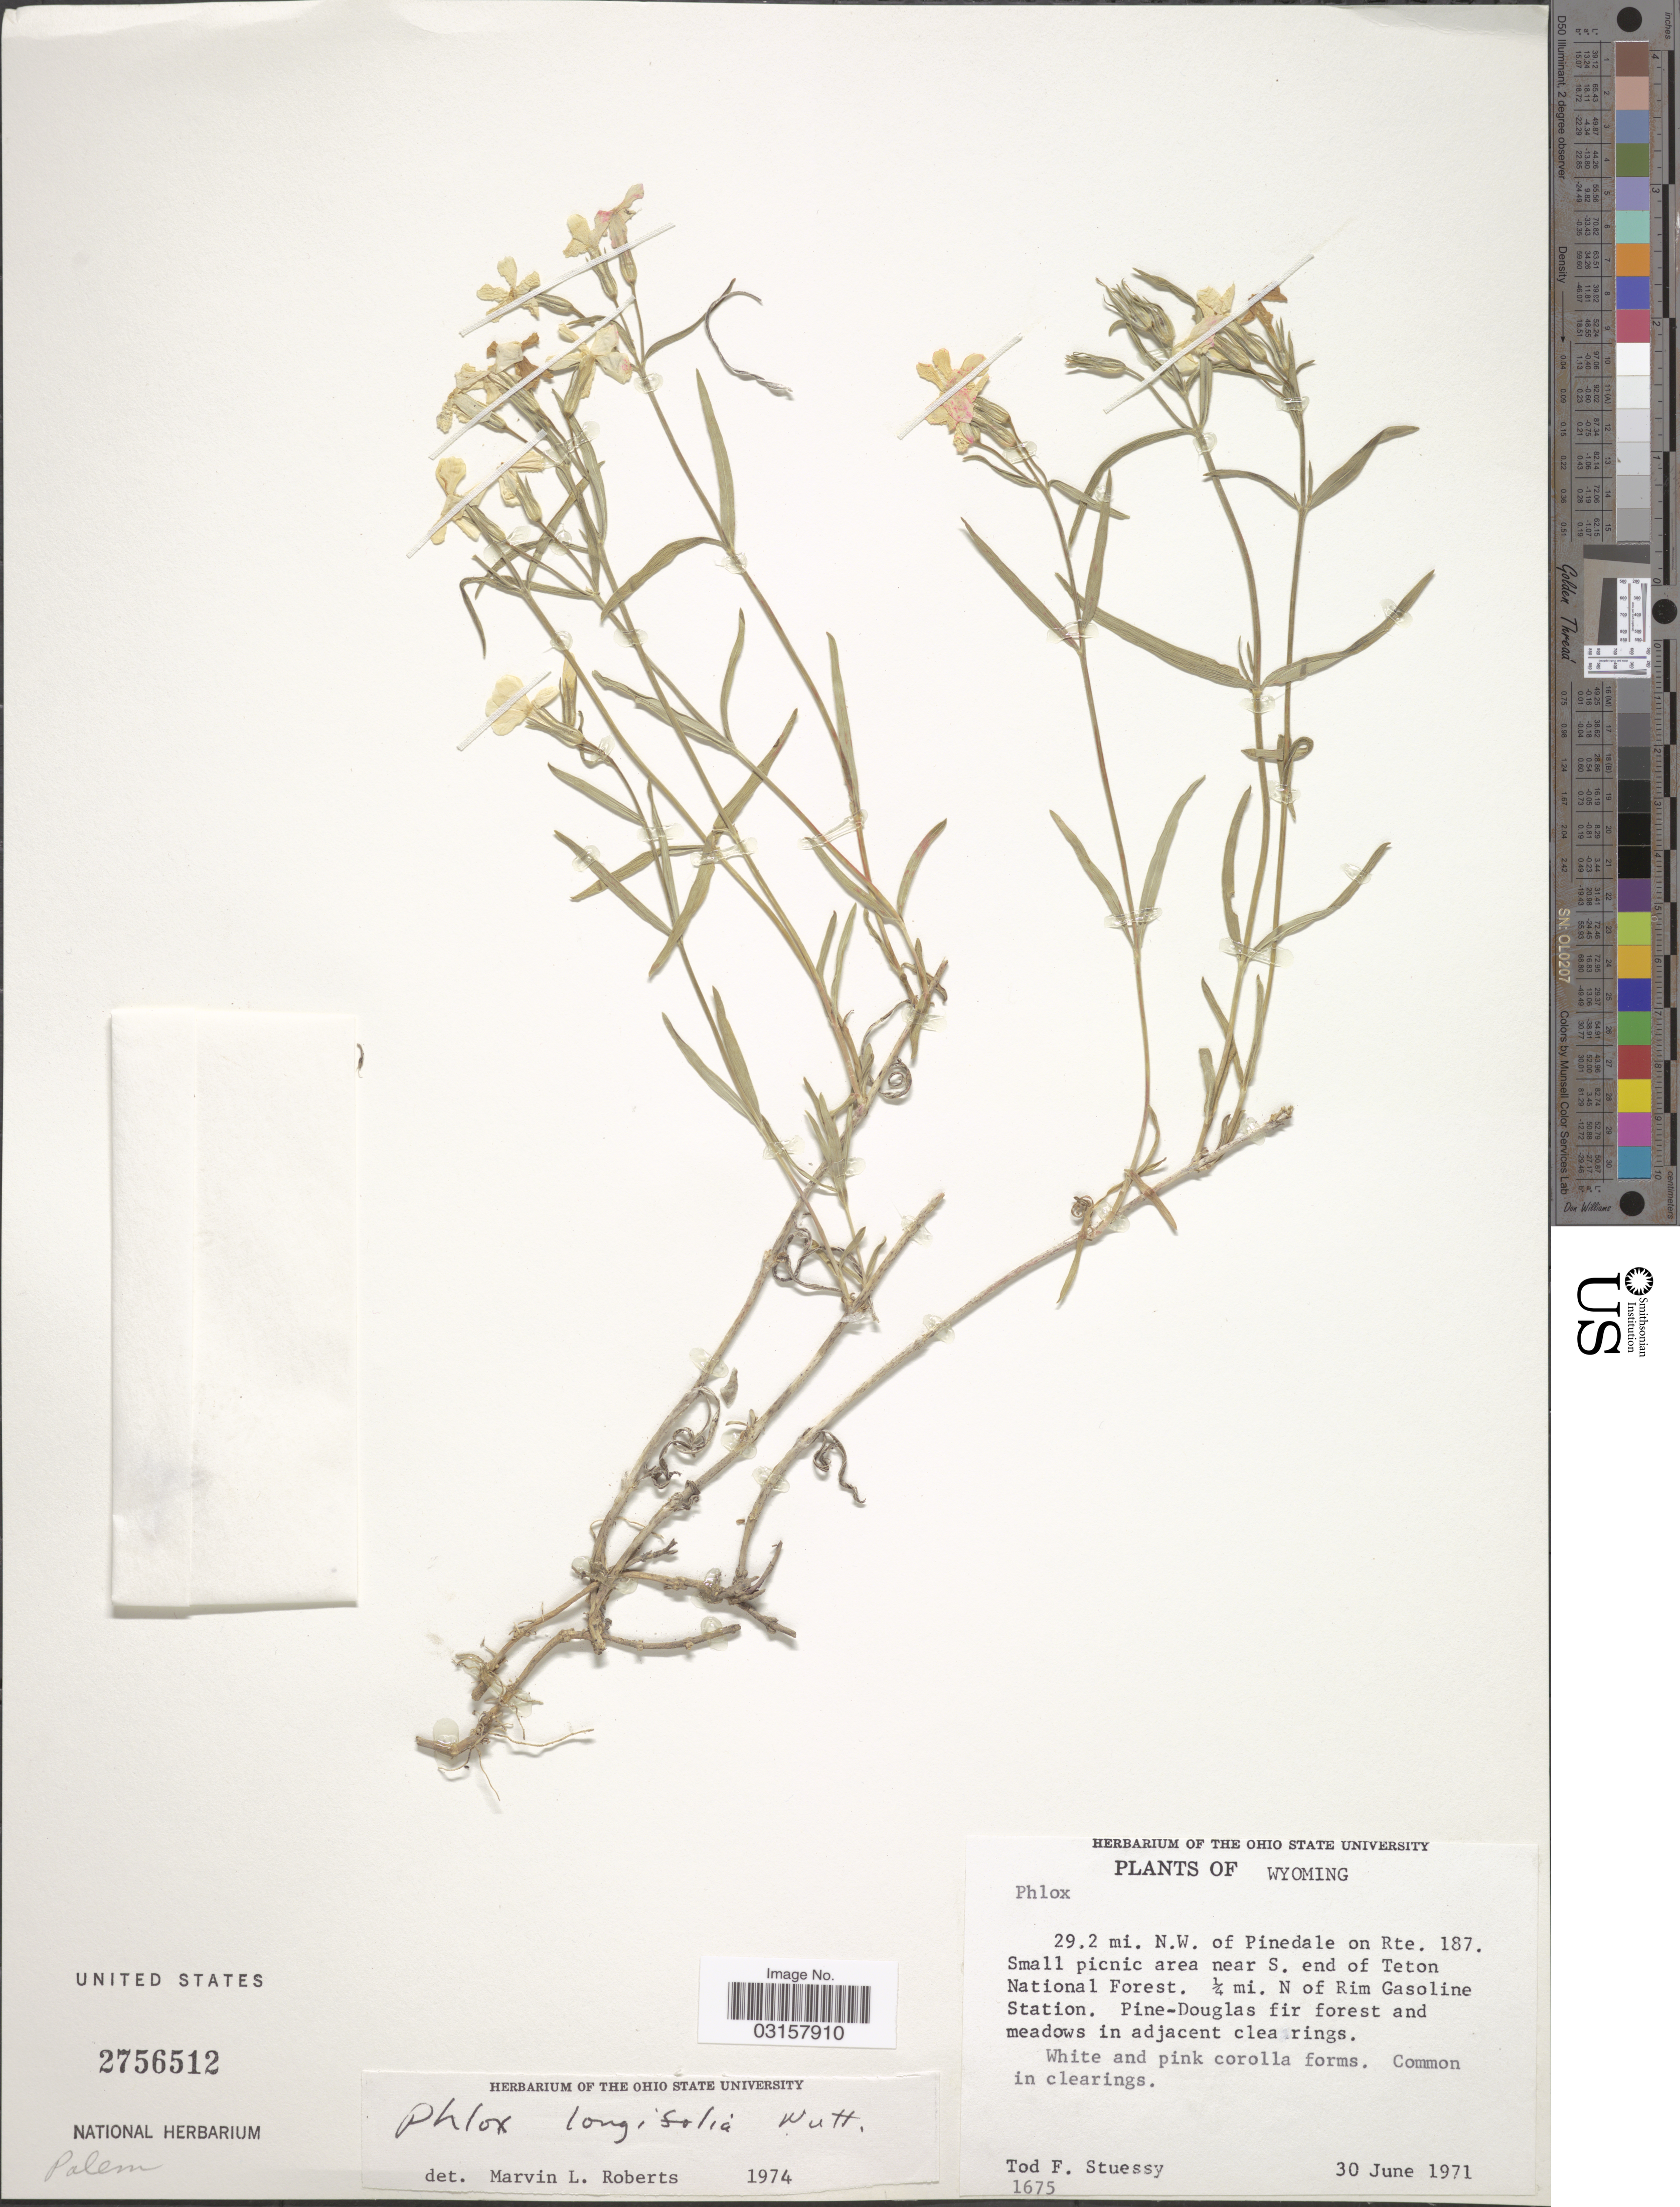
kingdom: Plantae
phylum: Tracheophyta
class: Magnoliopsida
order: Ericales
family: Polemoniaceae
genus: Phlox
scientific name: Phlox longifolia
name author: Nutt.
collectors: T. Stuessy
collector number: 1675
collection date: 1971-06-30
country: United States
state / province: Wyoming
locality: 29.2 mi. N.W. of Pinedale on Rte. 187. Small picnic area near S. end of Teton National Forest. ¼ mi. N of Rim Gasoline Station.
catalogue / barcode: US 2756512